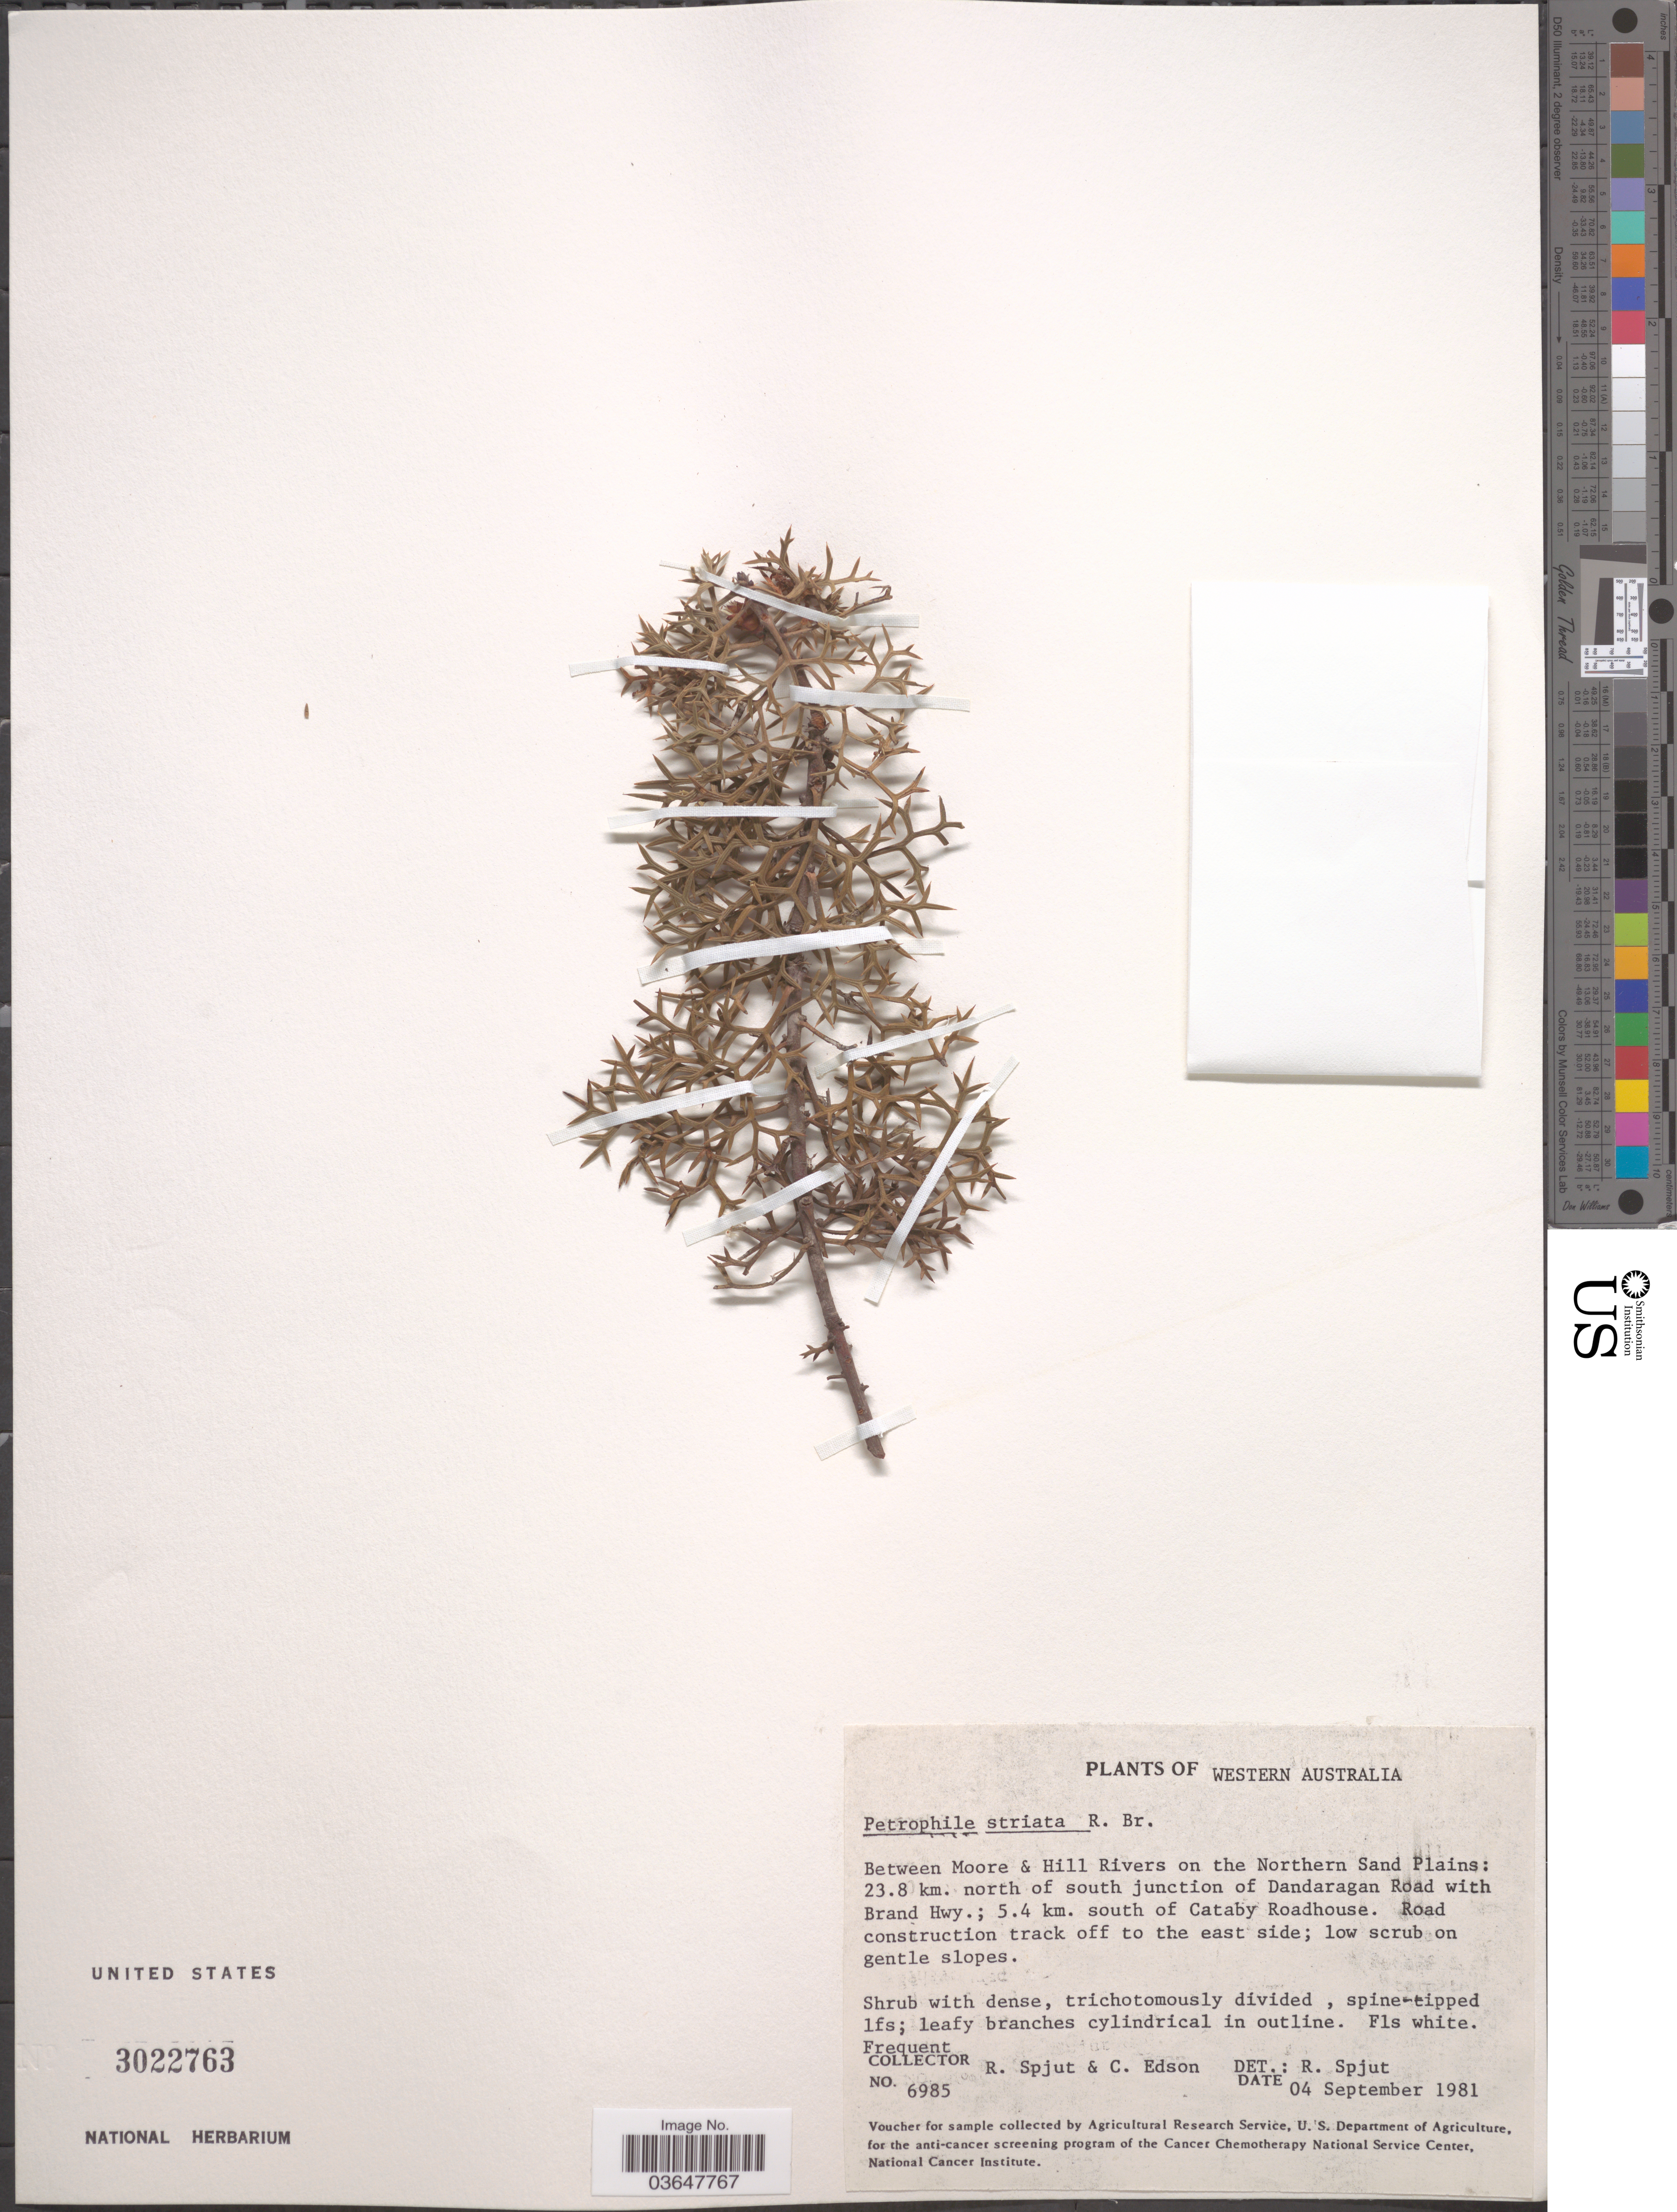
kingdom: Plantae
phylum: Tracheophyta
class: Magnoliopsida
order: Proteales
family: Proteaceae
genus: Petrophile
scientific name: Petrophile striata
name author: R. Br.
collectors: R. Spjut & C. Edson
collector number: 6985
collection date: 1981-09-04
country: Australia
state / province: Western Australia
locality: Between Moore & Hill Rivers on the Northern Sand Plains: 23.8 km. north of south junction of Dandaragan Road with Brand Hwy.; 5.4 km. south of Cataby Roadhouse. Road construction track off to the east side.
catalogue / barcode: US 3022763